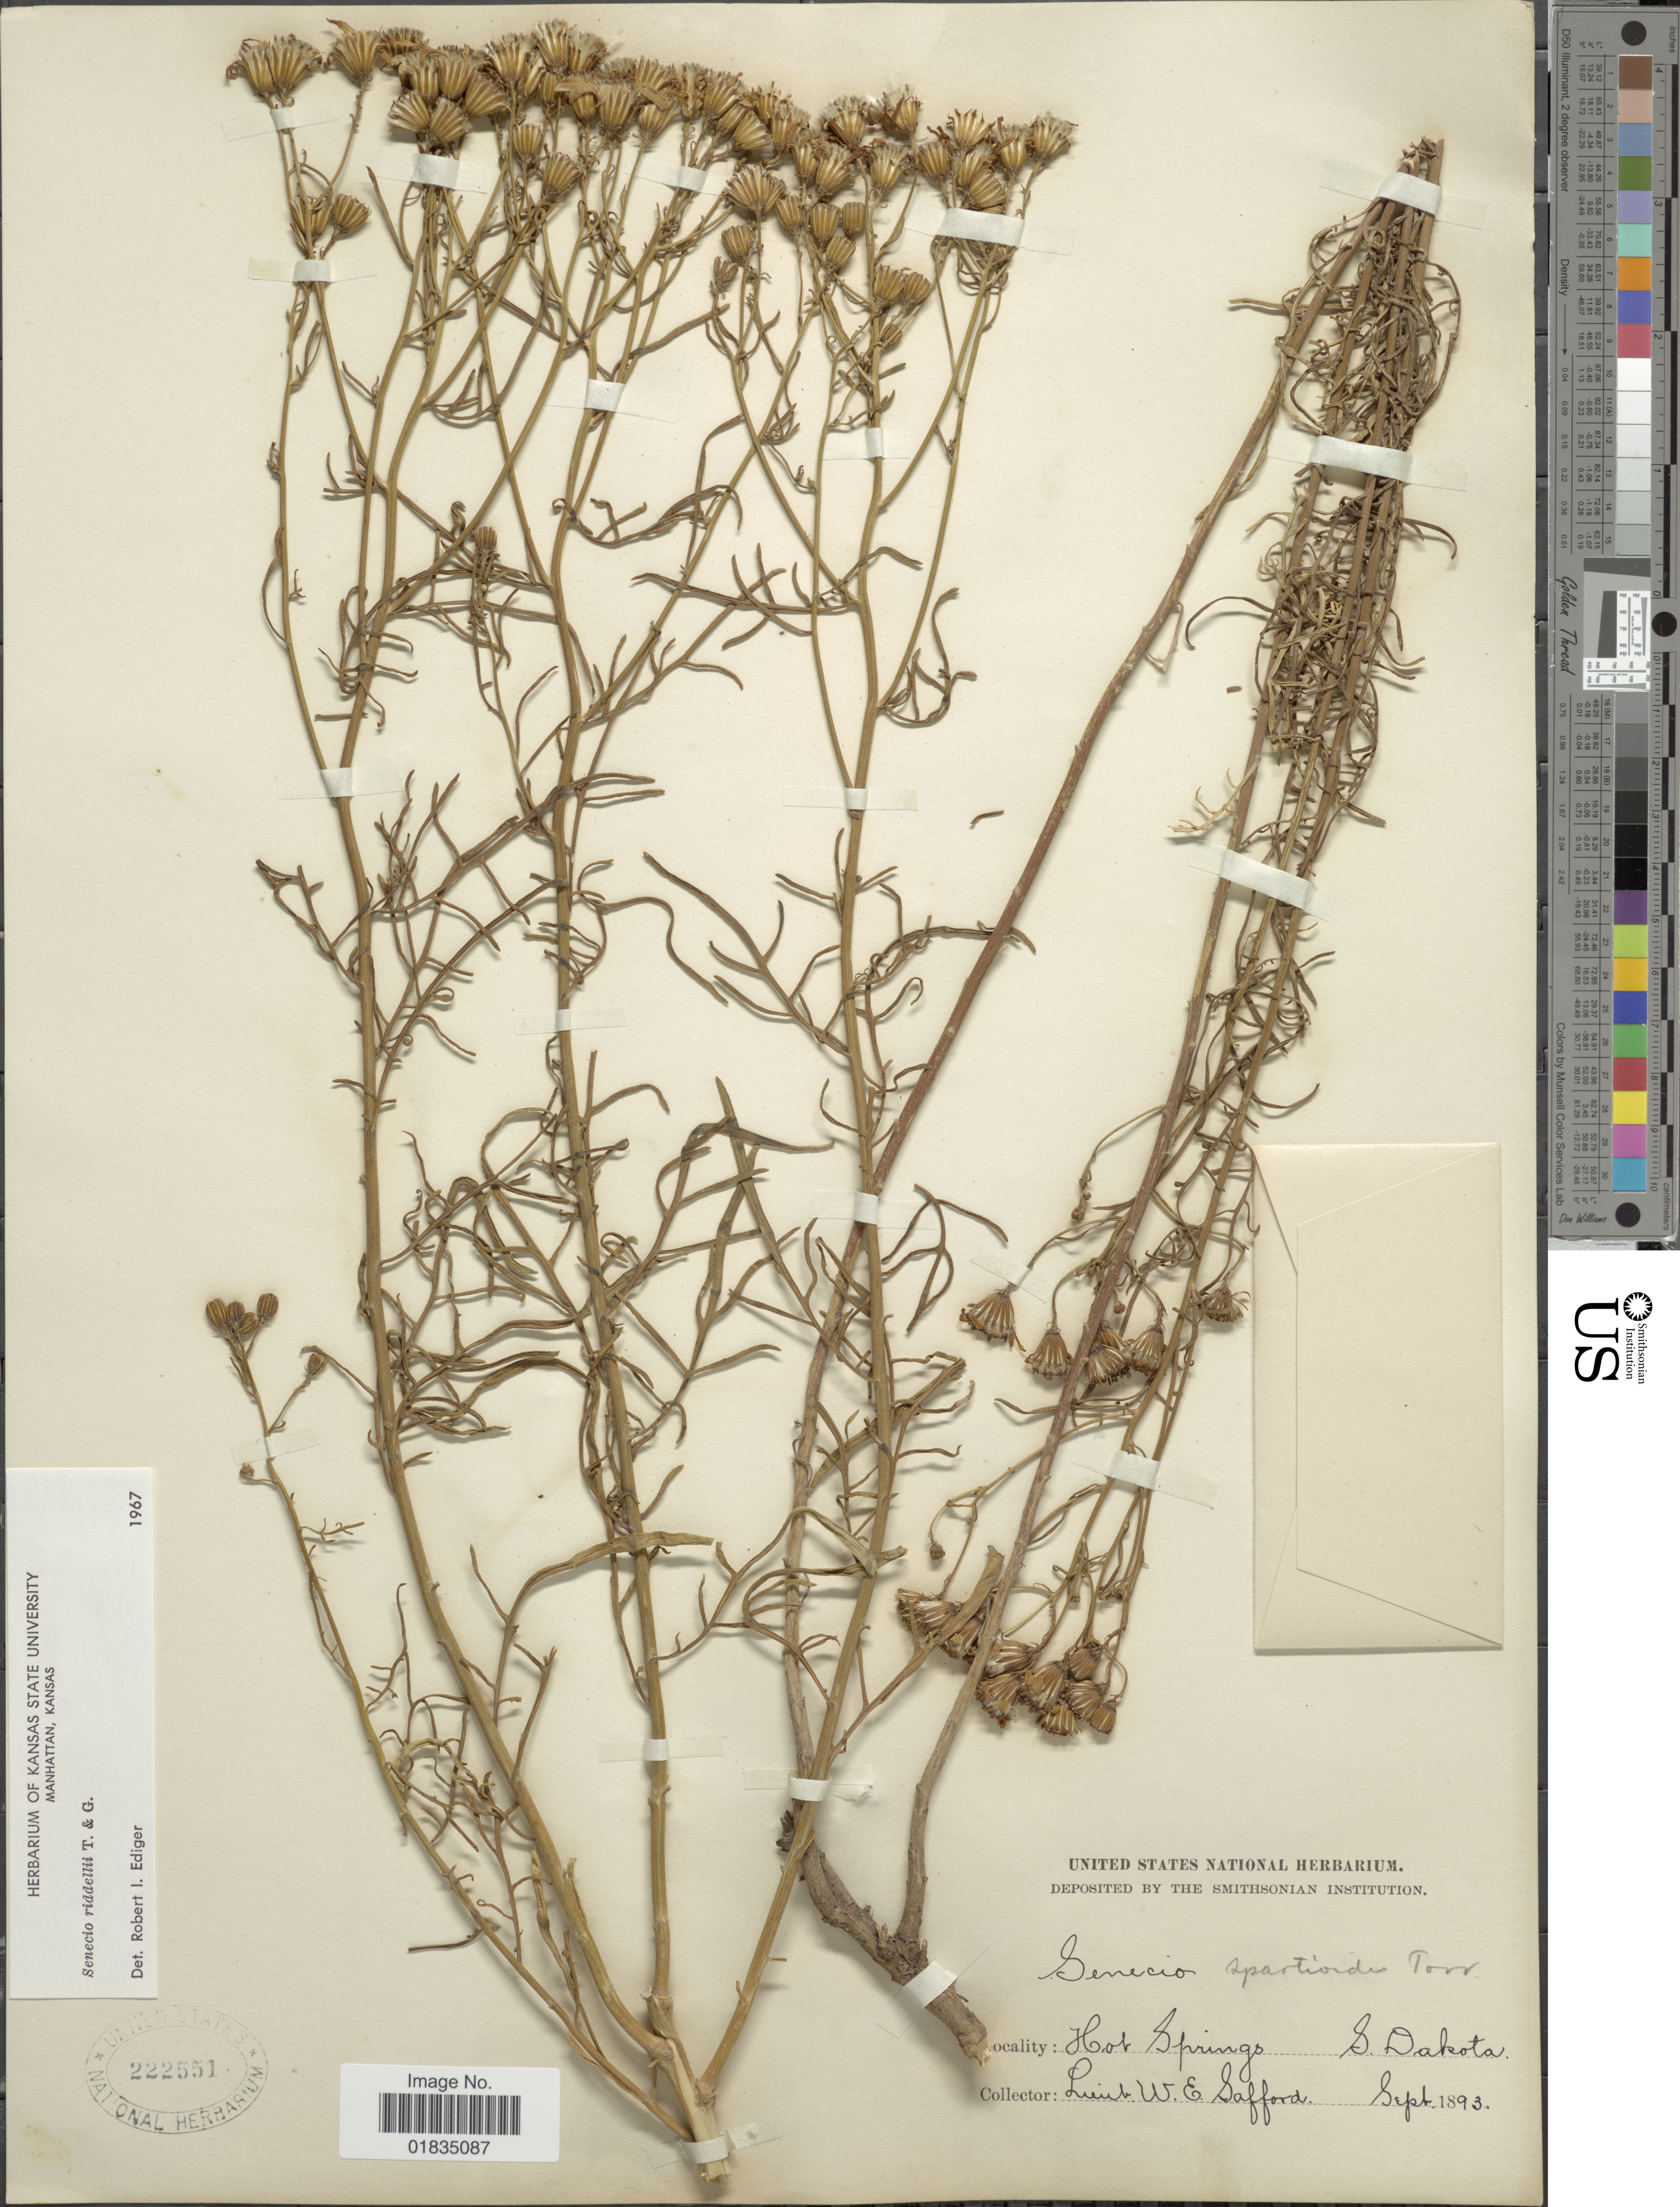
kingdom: Plantae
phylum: Tracheophyta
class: Magnoliopsida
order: Asterales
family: Asteraceae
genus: Senecio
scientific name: Senecio riddellii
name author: Torr. & A. Gray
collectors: W. E. Safford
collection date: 1893-09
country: United States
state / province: South Dakota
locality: Hot Springs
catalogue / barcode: US 222551